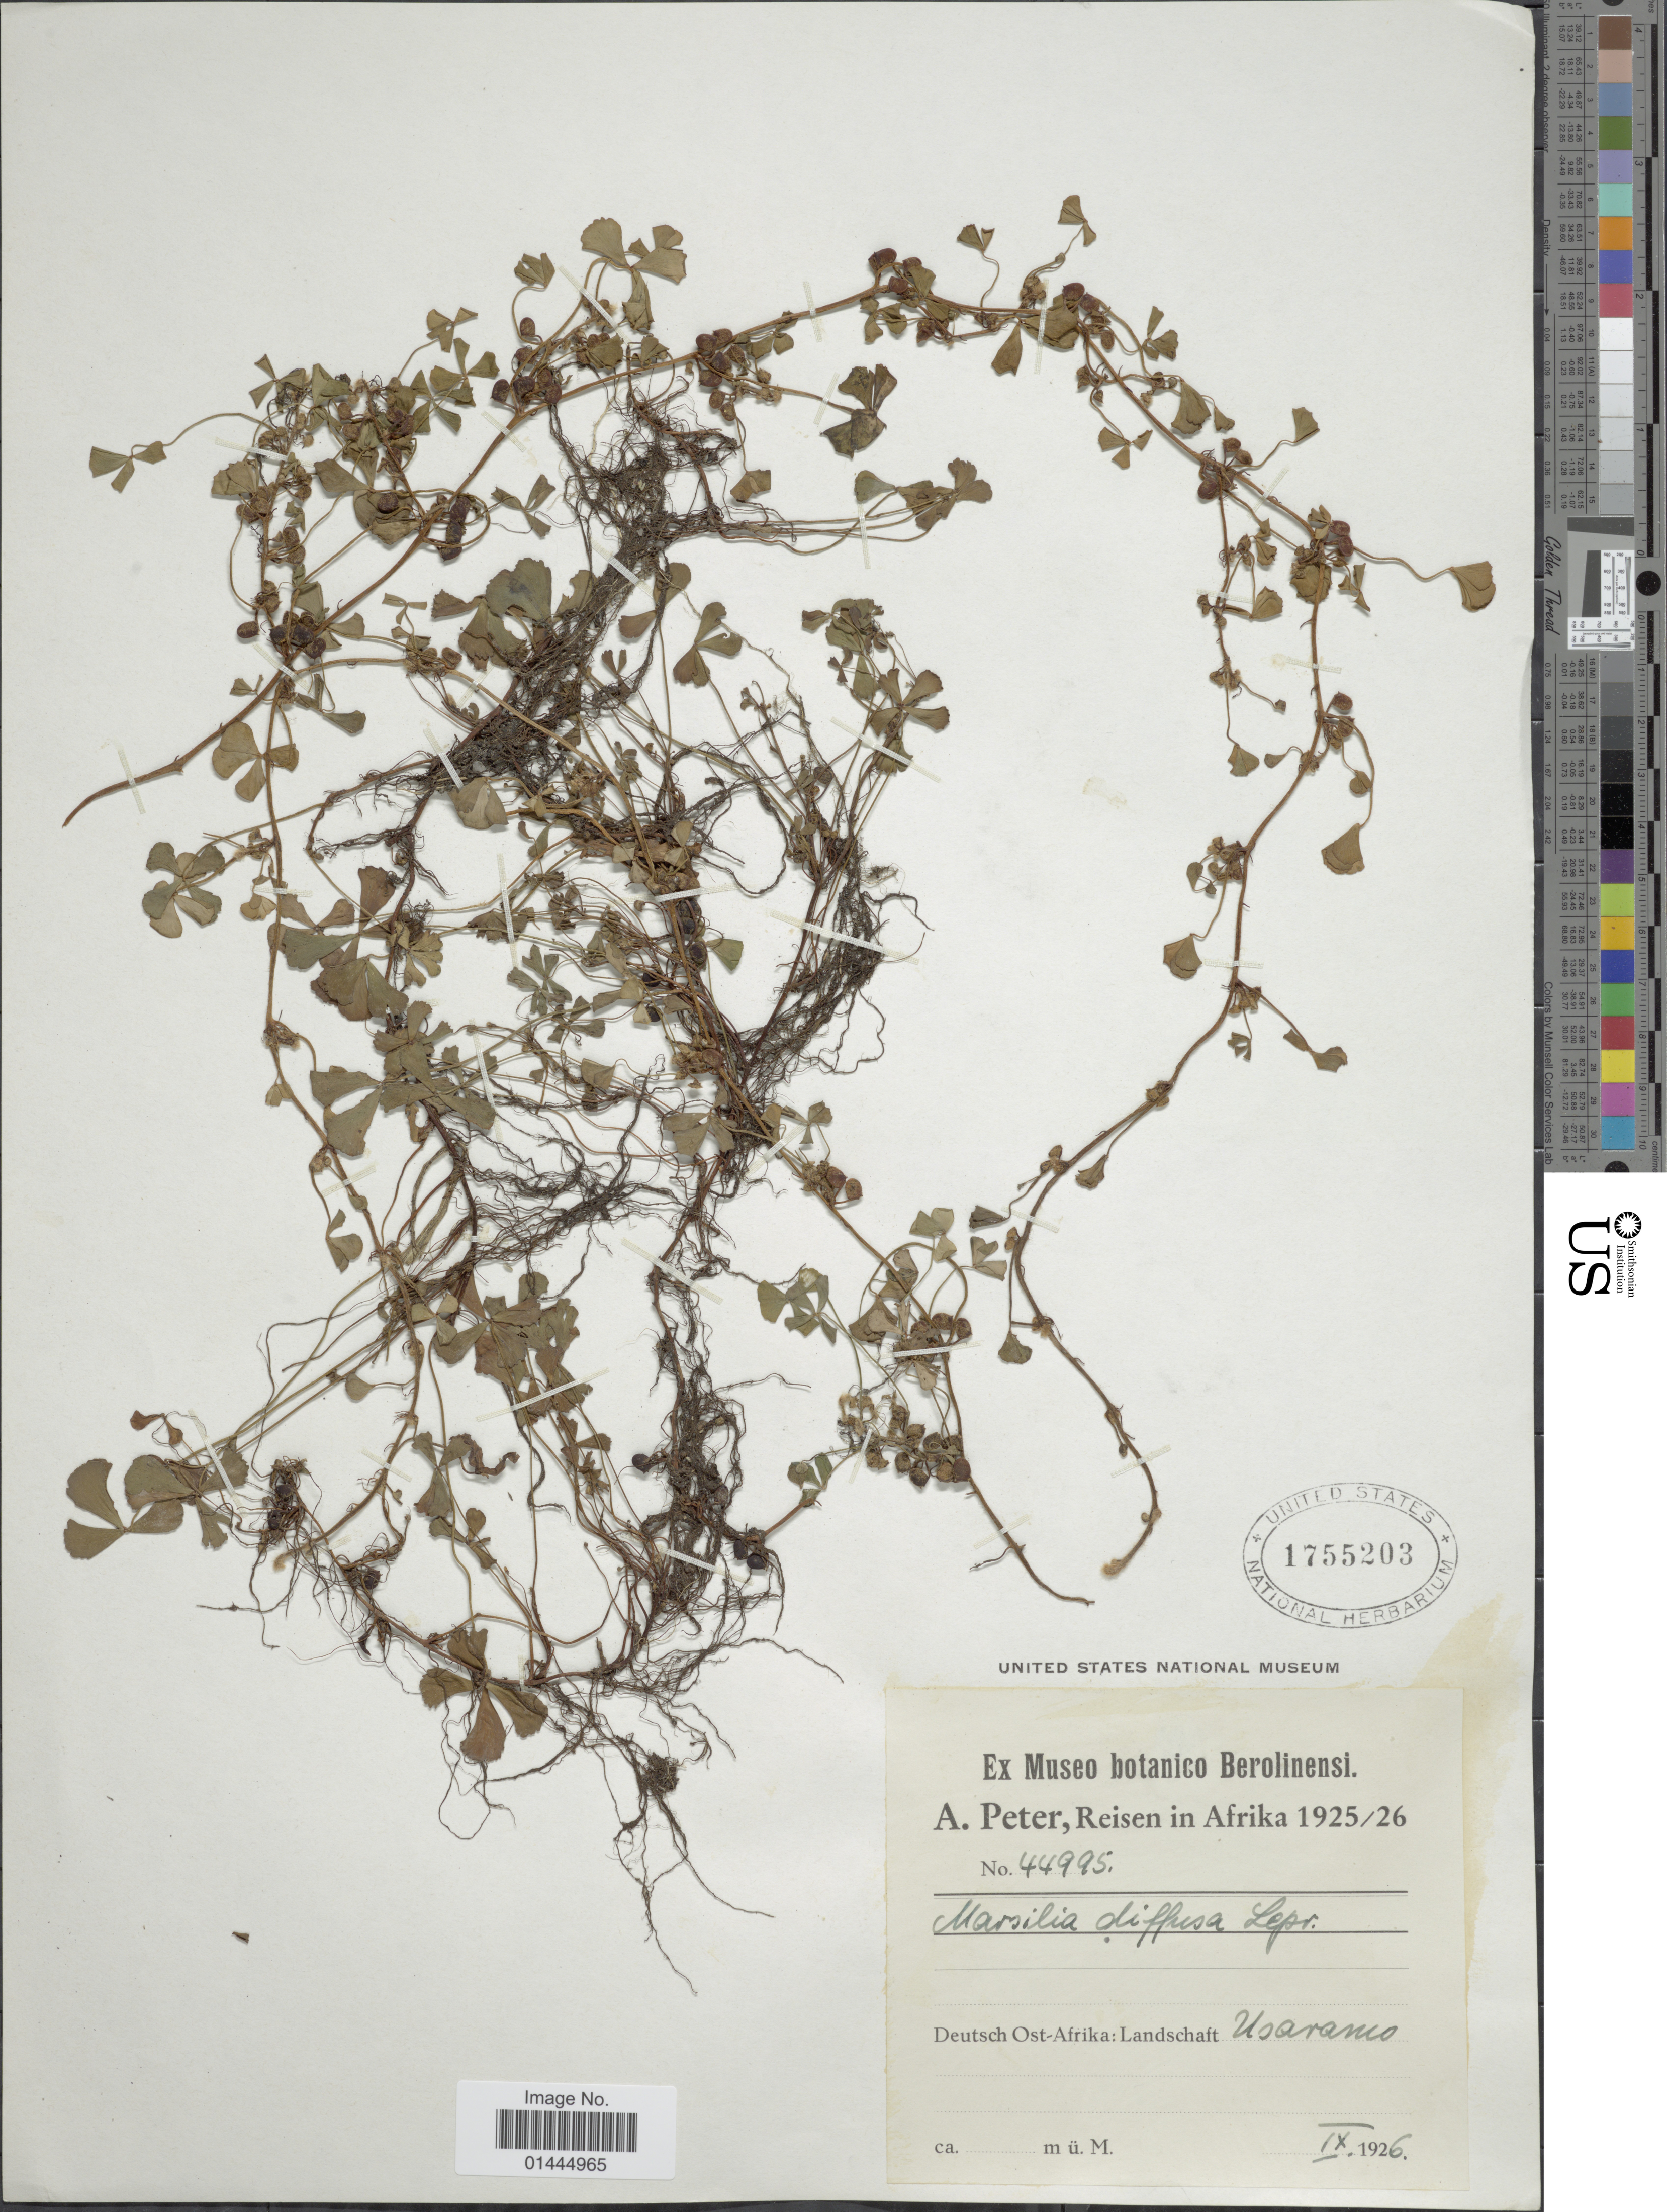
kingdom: Plantae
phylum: Tracheophyta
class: Polypodiopsida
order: Salviniales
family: Marsileaceae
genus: Marsilea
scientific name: Marsilea diffusa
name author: Lepr. ex A. Braun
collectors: A. Peter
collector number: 44995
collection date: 1926-09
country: Tanzania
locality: Deutsch Ost-Afrika: Landchaft Usaramo.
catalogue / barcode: US 1755203